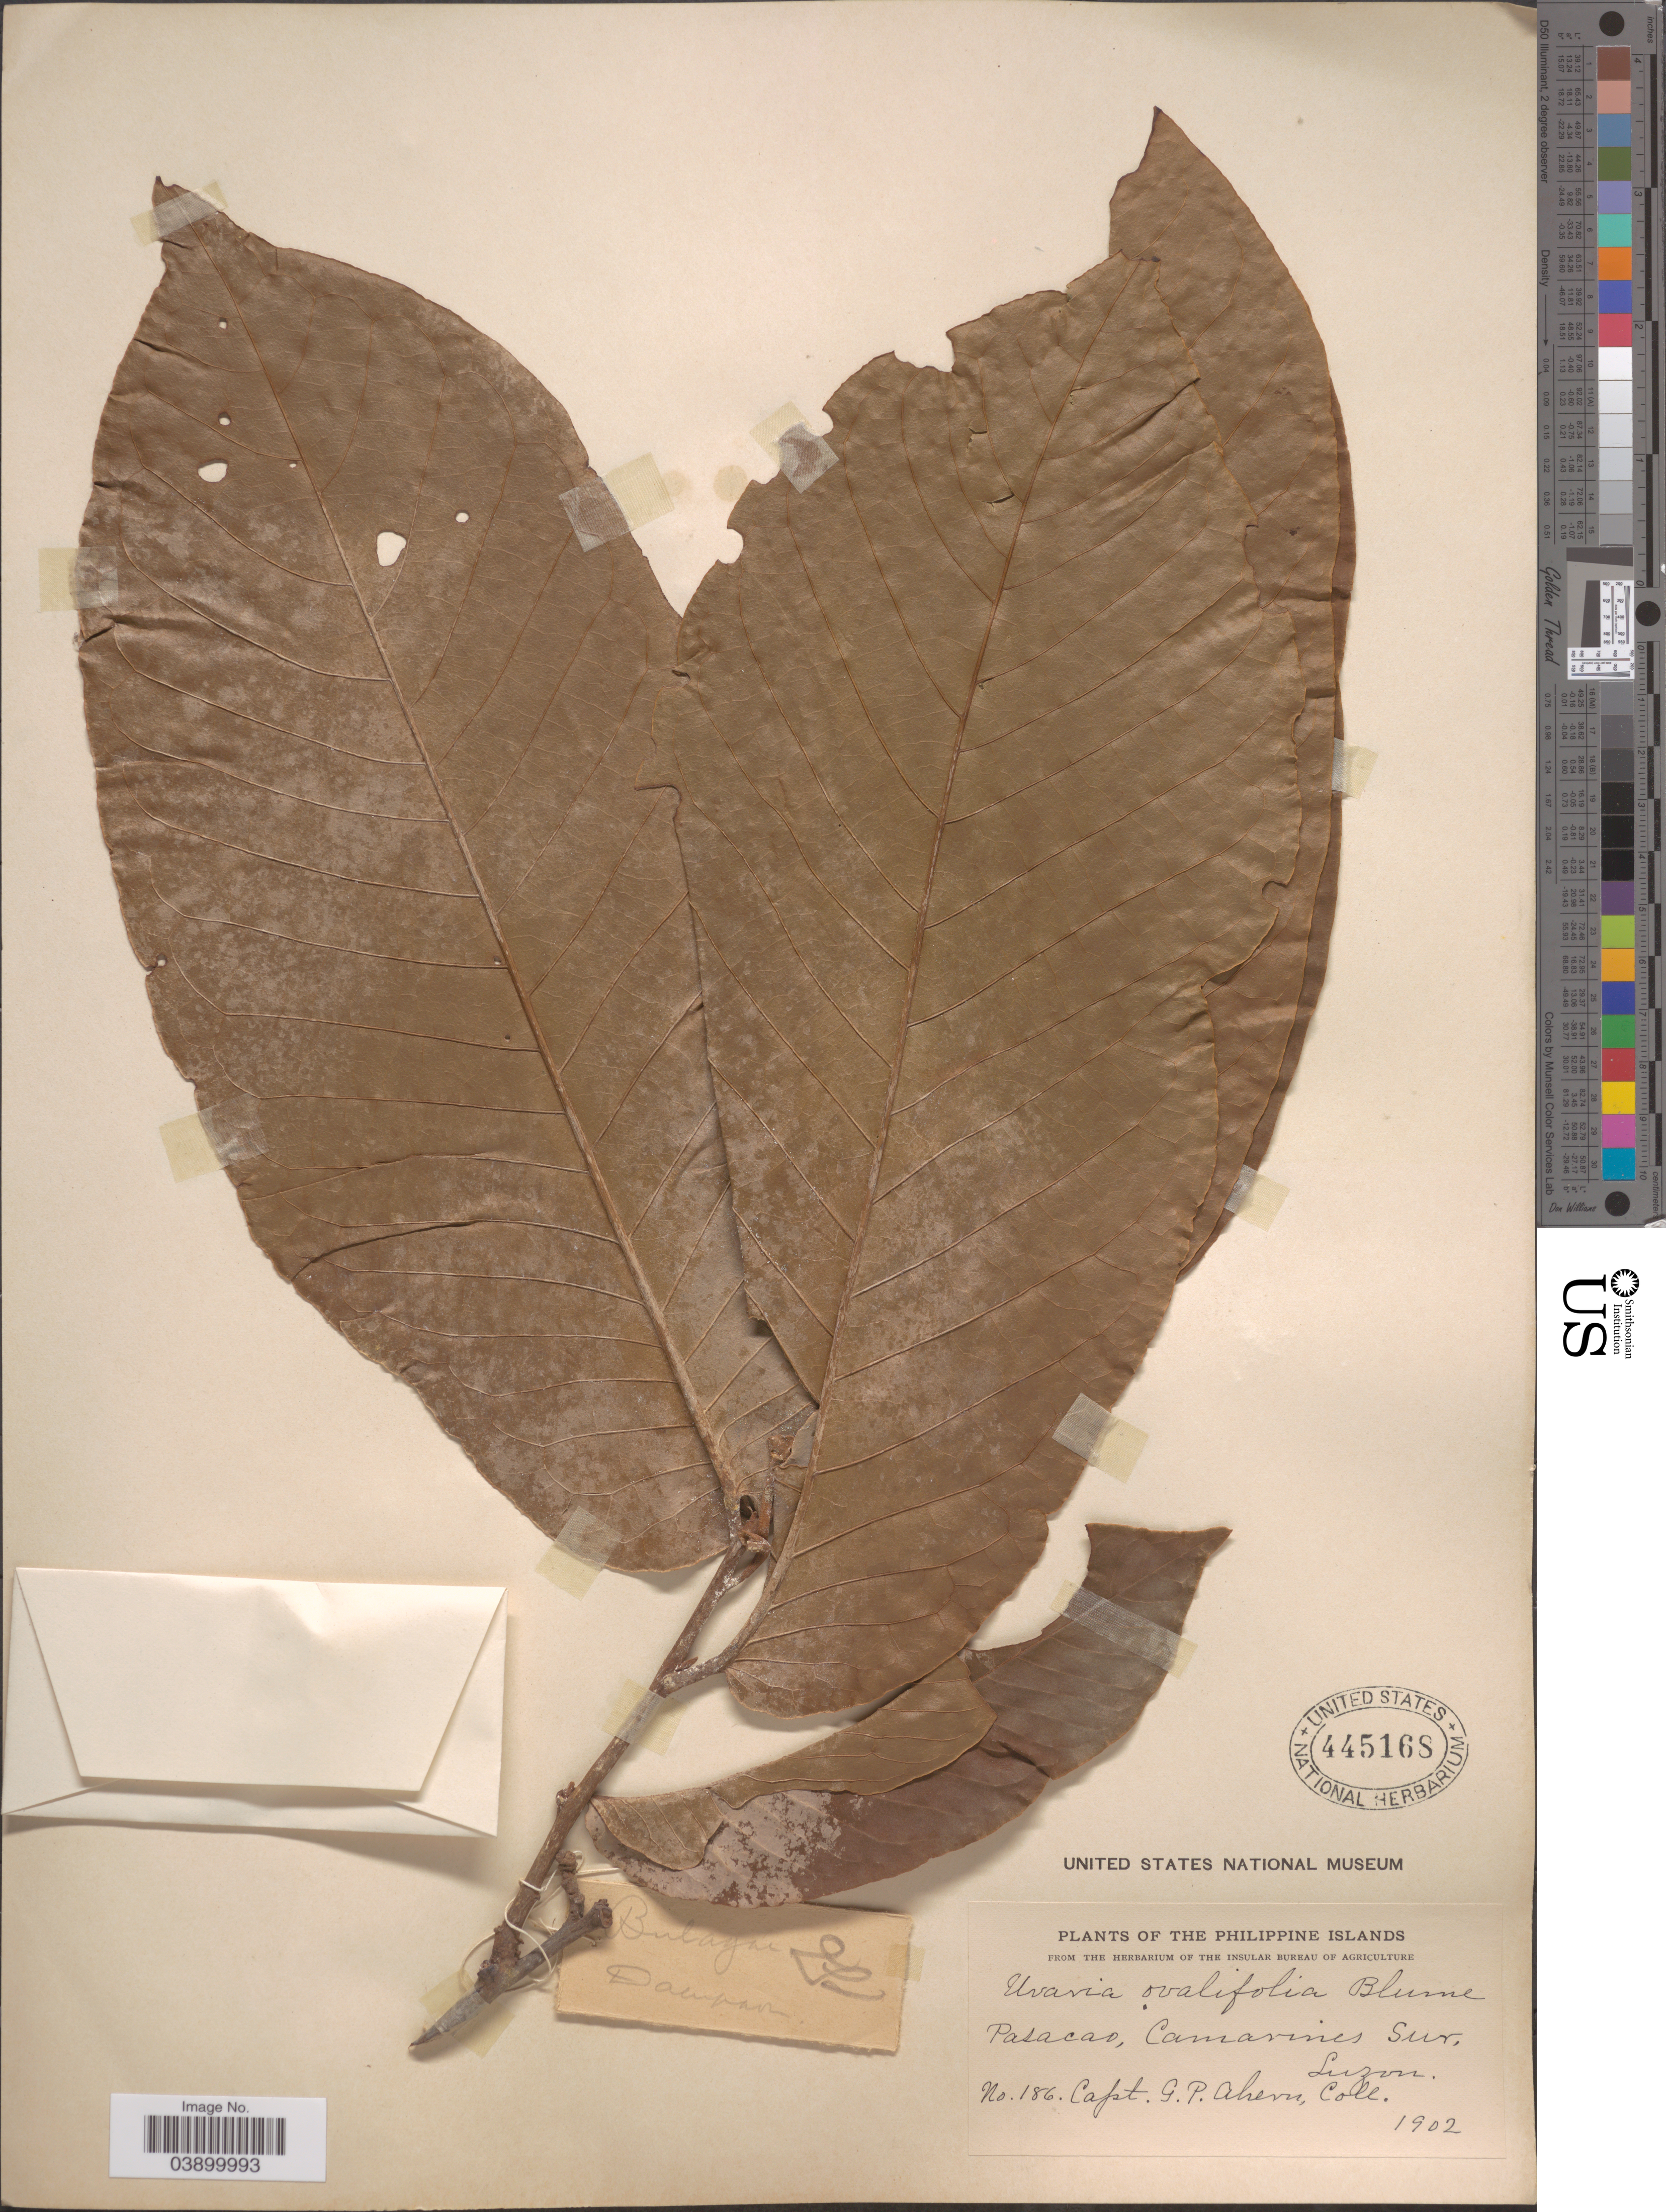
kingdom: Plantae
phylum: Tracheophyta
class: Magnoliopsida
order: Magnoliales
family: Annonaceae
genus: Uvaria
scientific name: Uvaria sorzogonensis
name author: C. Presl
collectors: G. Ahern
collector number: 186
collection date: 1902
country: Philippines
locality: The Philippine Islands. Pasacao, Camarines Sur, Luzon.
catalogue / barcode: US 445168